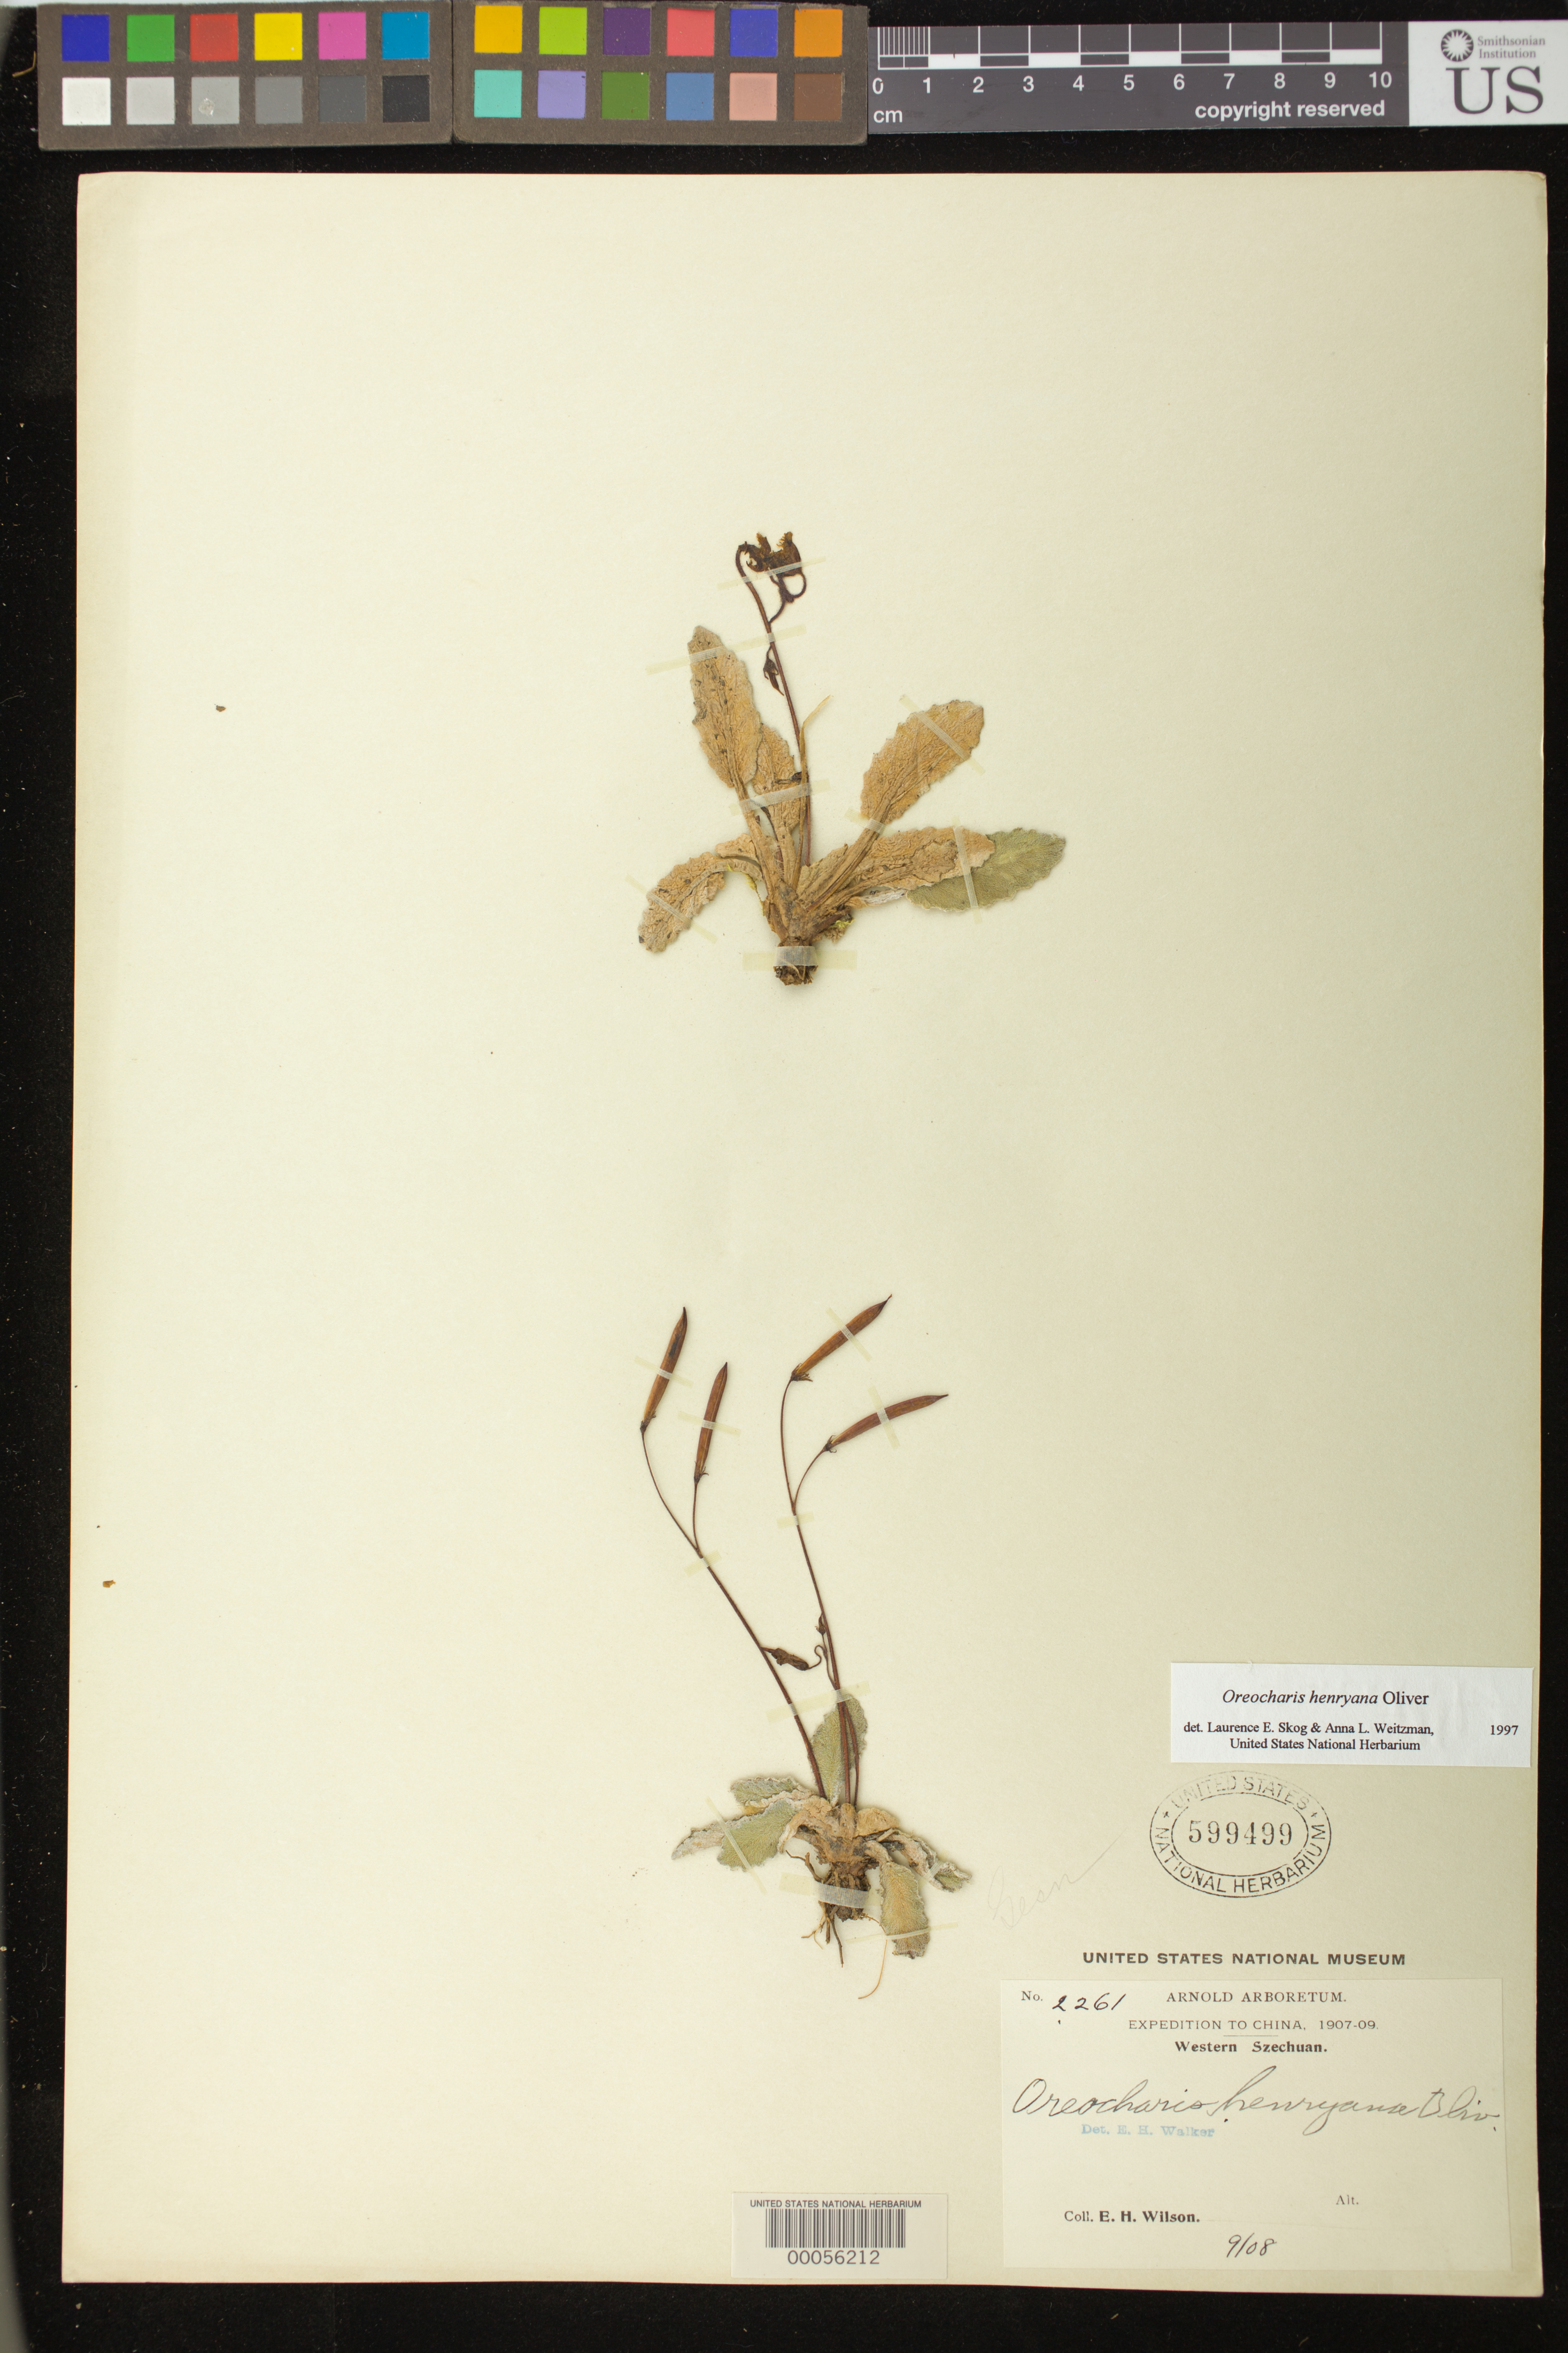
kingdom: Plantae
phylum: Tracheophyta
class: Magnoliopsida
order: Lamiales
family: Gesneriaceae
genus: Oreocharis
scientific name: Oreocharis henryana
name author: Oliv.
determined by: Walker, E. H.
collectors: E. H. Wilson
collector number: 2261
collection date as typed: Sep 1908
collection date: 1908-09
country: China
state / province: Sichuan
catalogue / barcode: US 599499